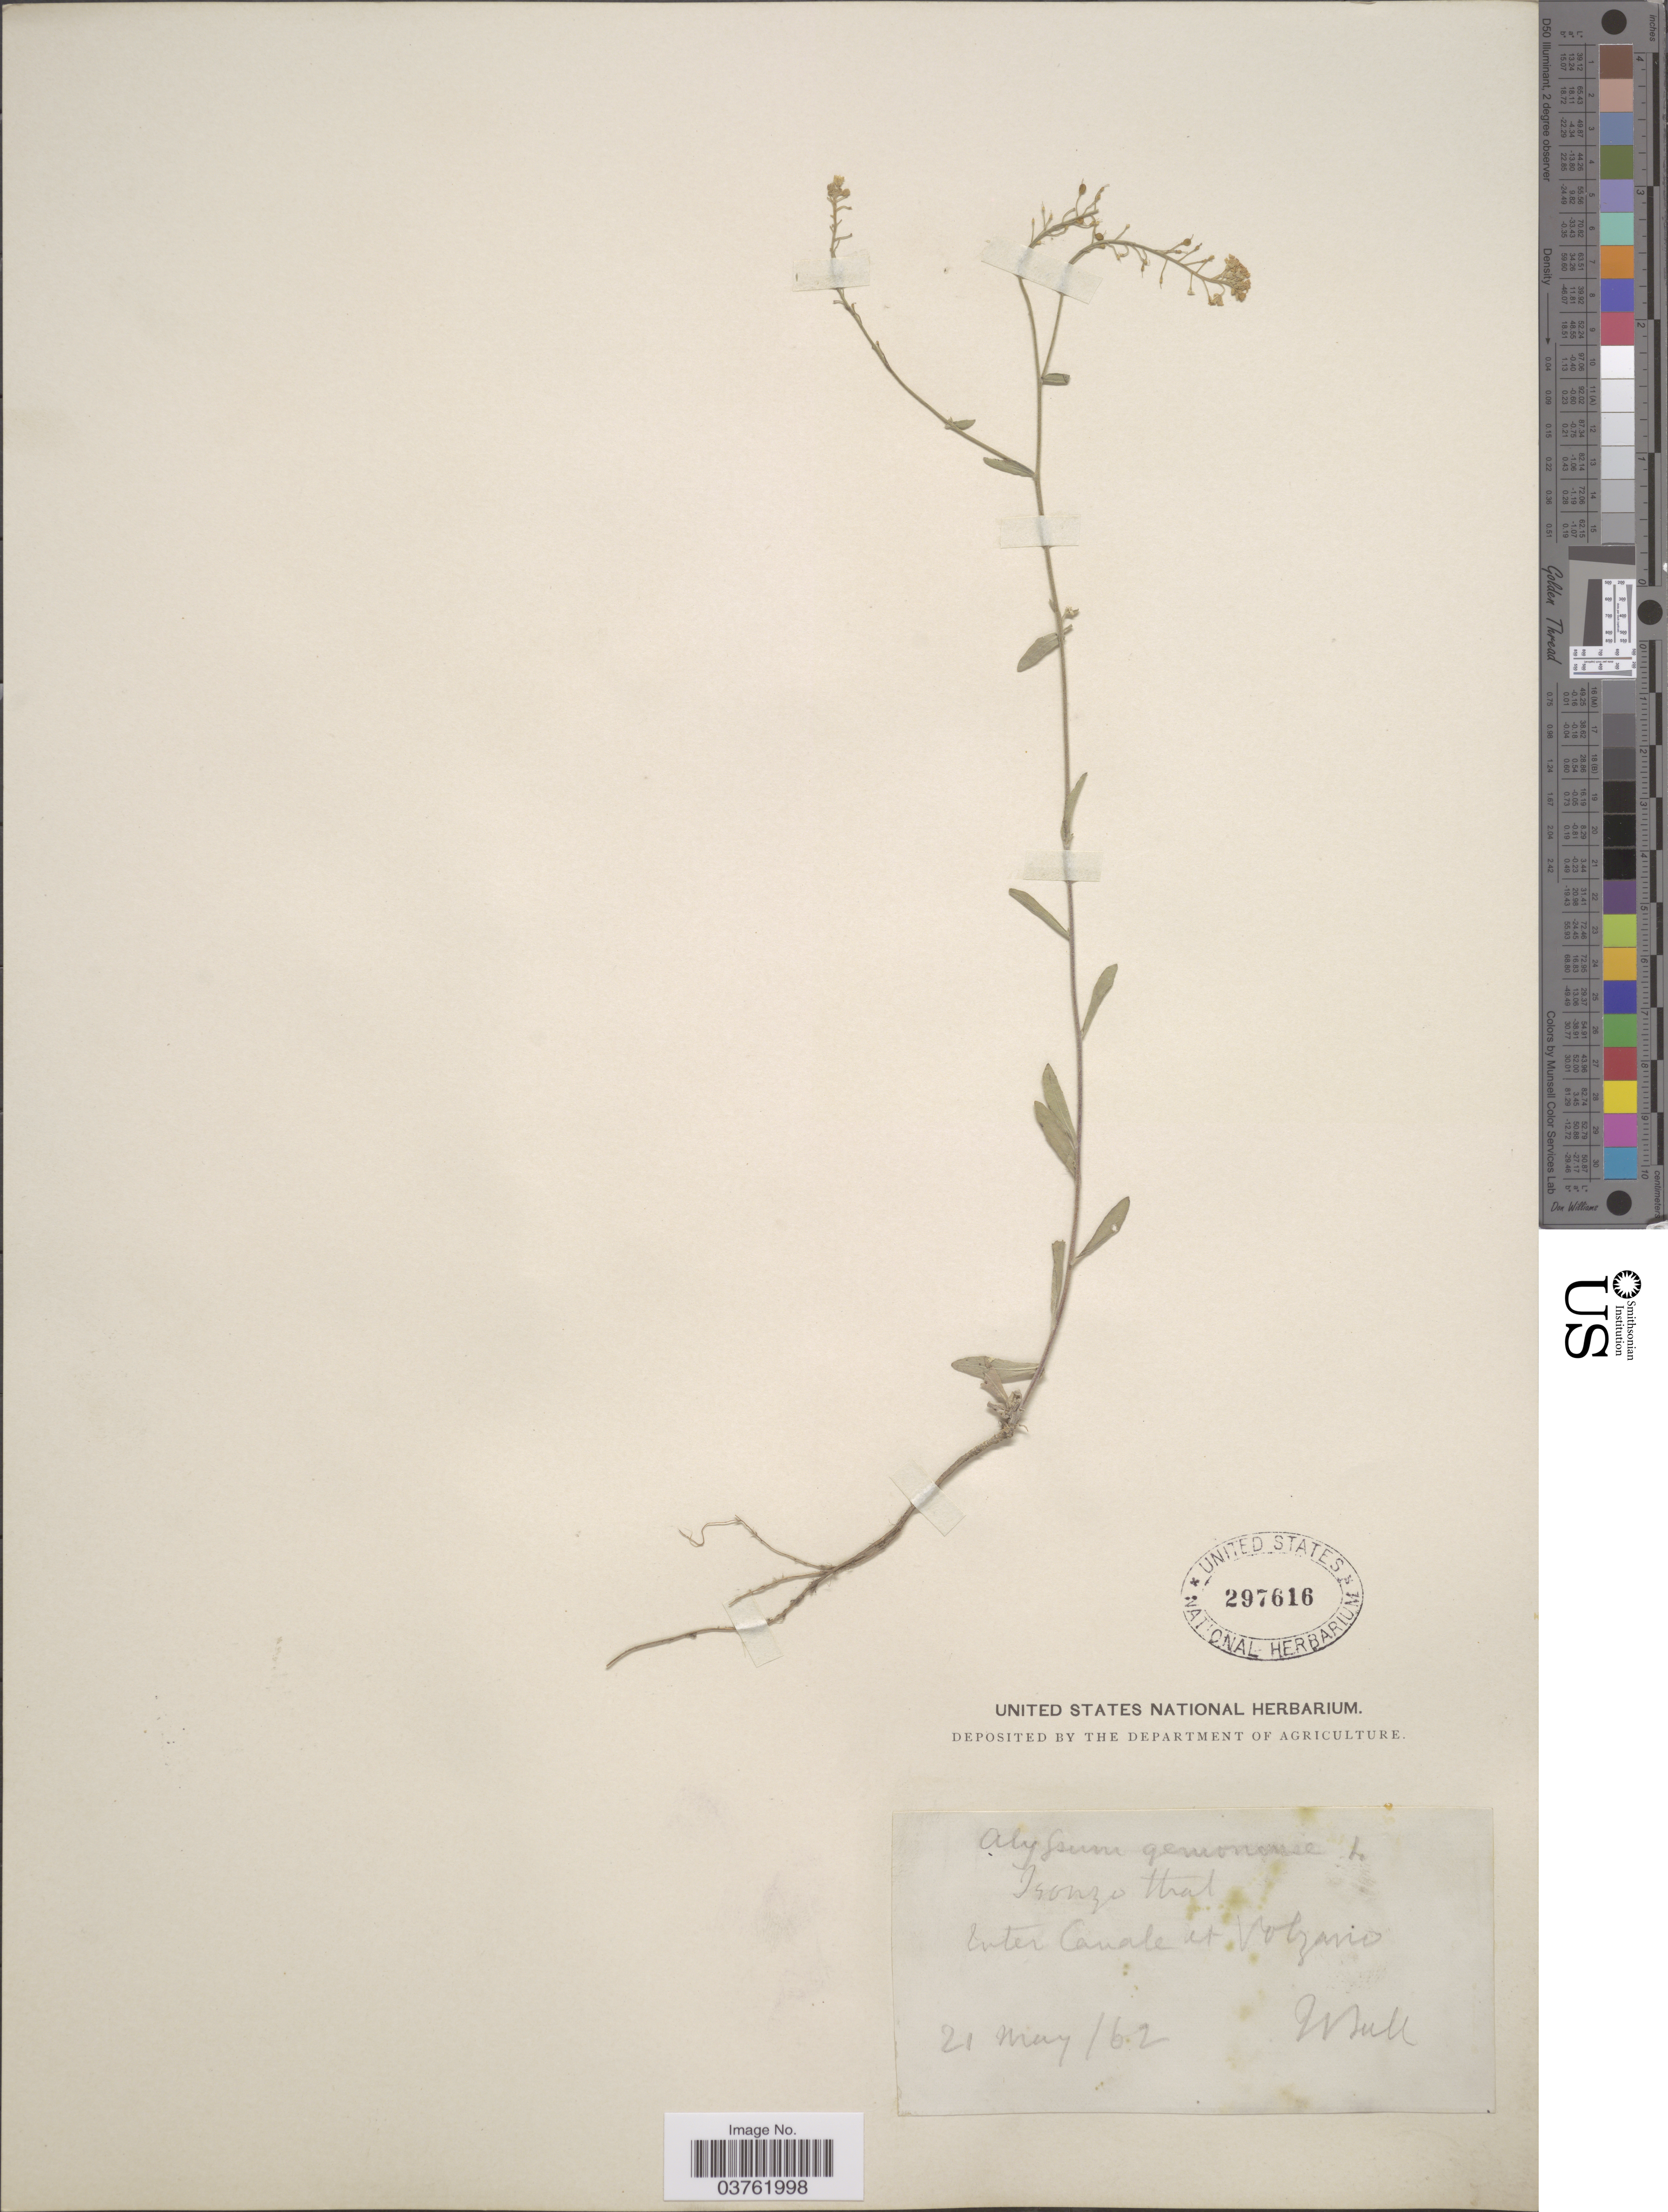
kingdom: Plantae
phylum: Tracheophyta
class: Magnoliopsida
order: Brassicales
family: Brassicaceae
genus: Alyssum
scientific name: Alyssum gemonense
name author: L.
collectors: J. Ball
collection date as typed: Transcribed d/m/y: 21/5/62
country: Italy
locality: Isonzo thal. Inter Canale et Volzano.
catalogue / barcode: US 297616